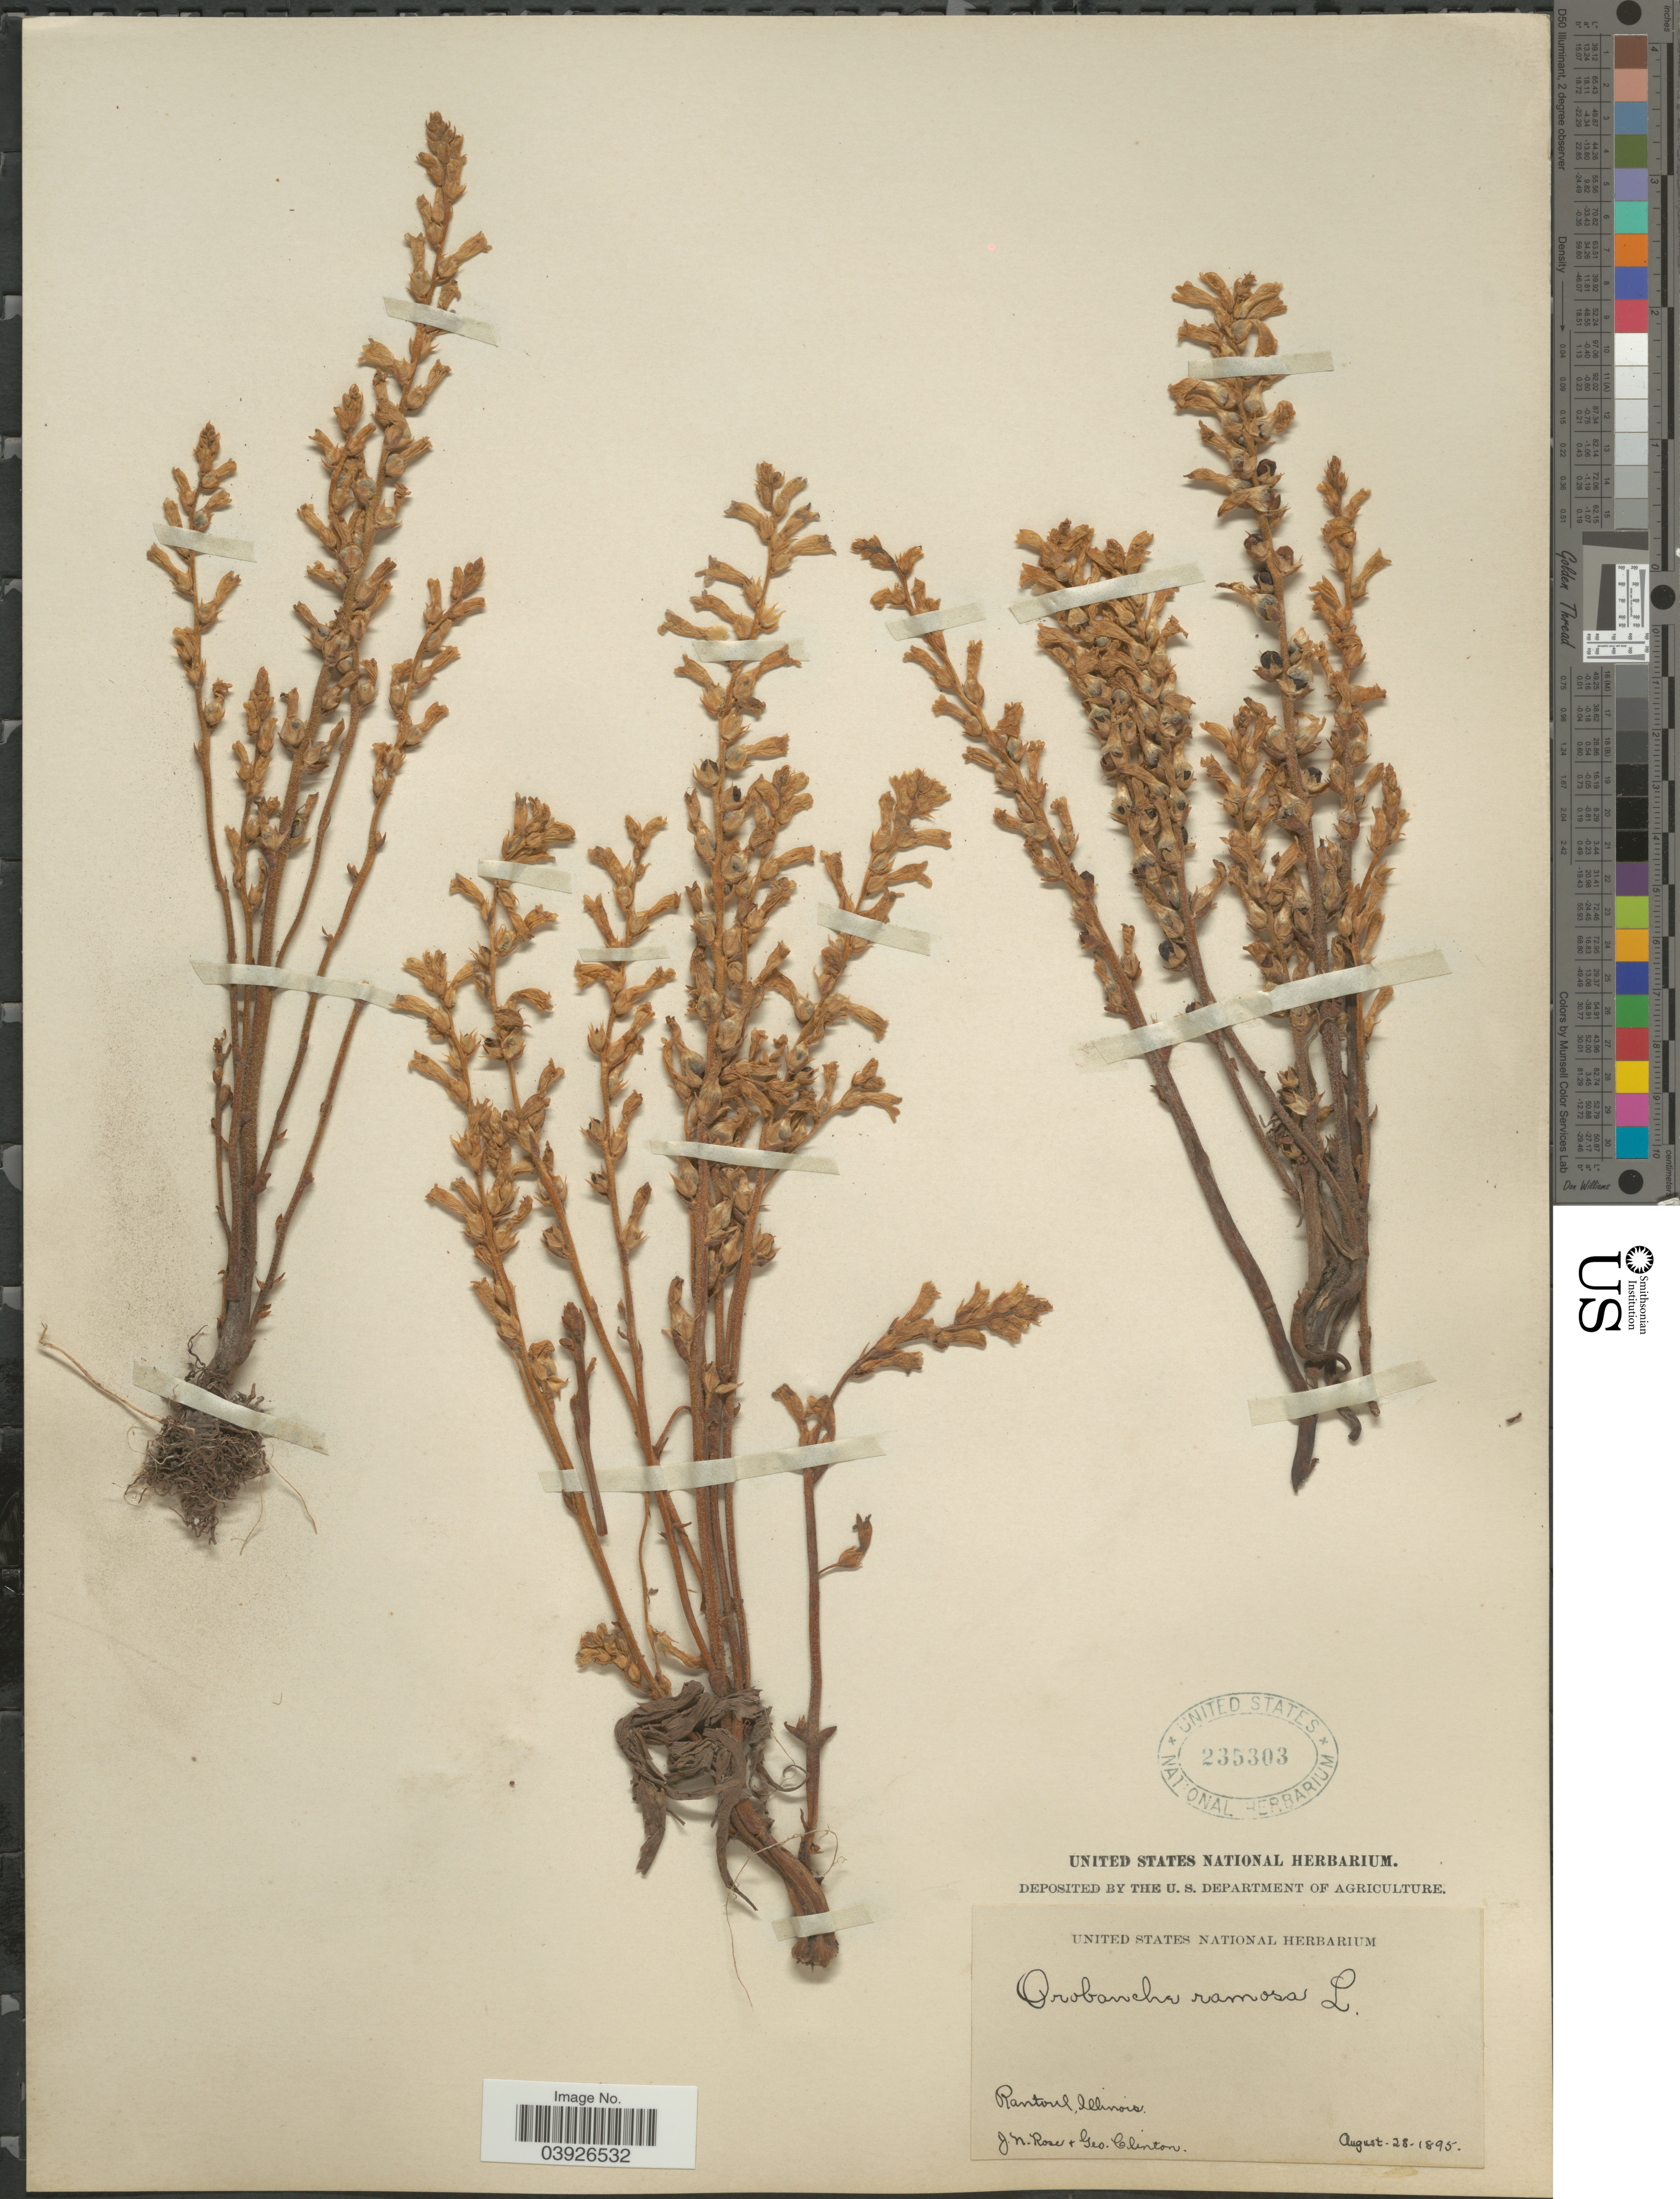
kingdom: Plantae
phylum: Tracheophyta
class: Magnoliopsida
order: Lamiales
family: Orobanchaceae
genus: Orobanche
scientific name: Orobanche ramosa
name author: L.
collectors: J. N. Rose & G. Clinton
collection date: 1895-08-28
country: United States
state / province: Illinois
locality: Rantoul.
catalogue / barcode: US 235303